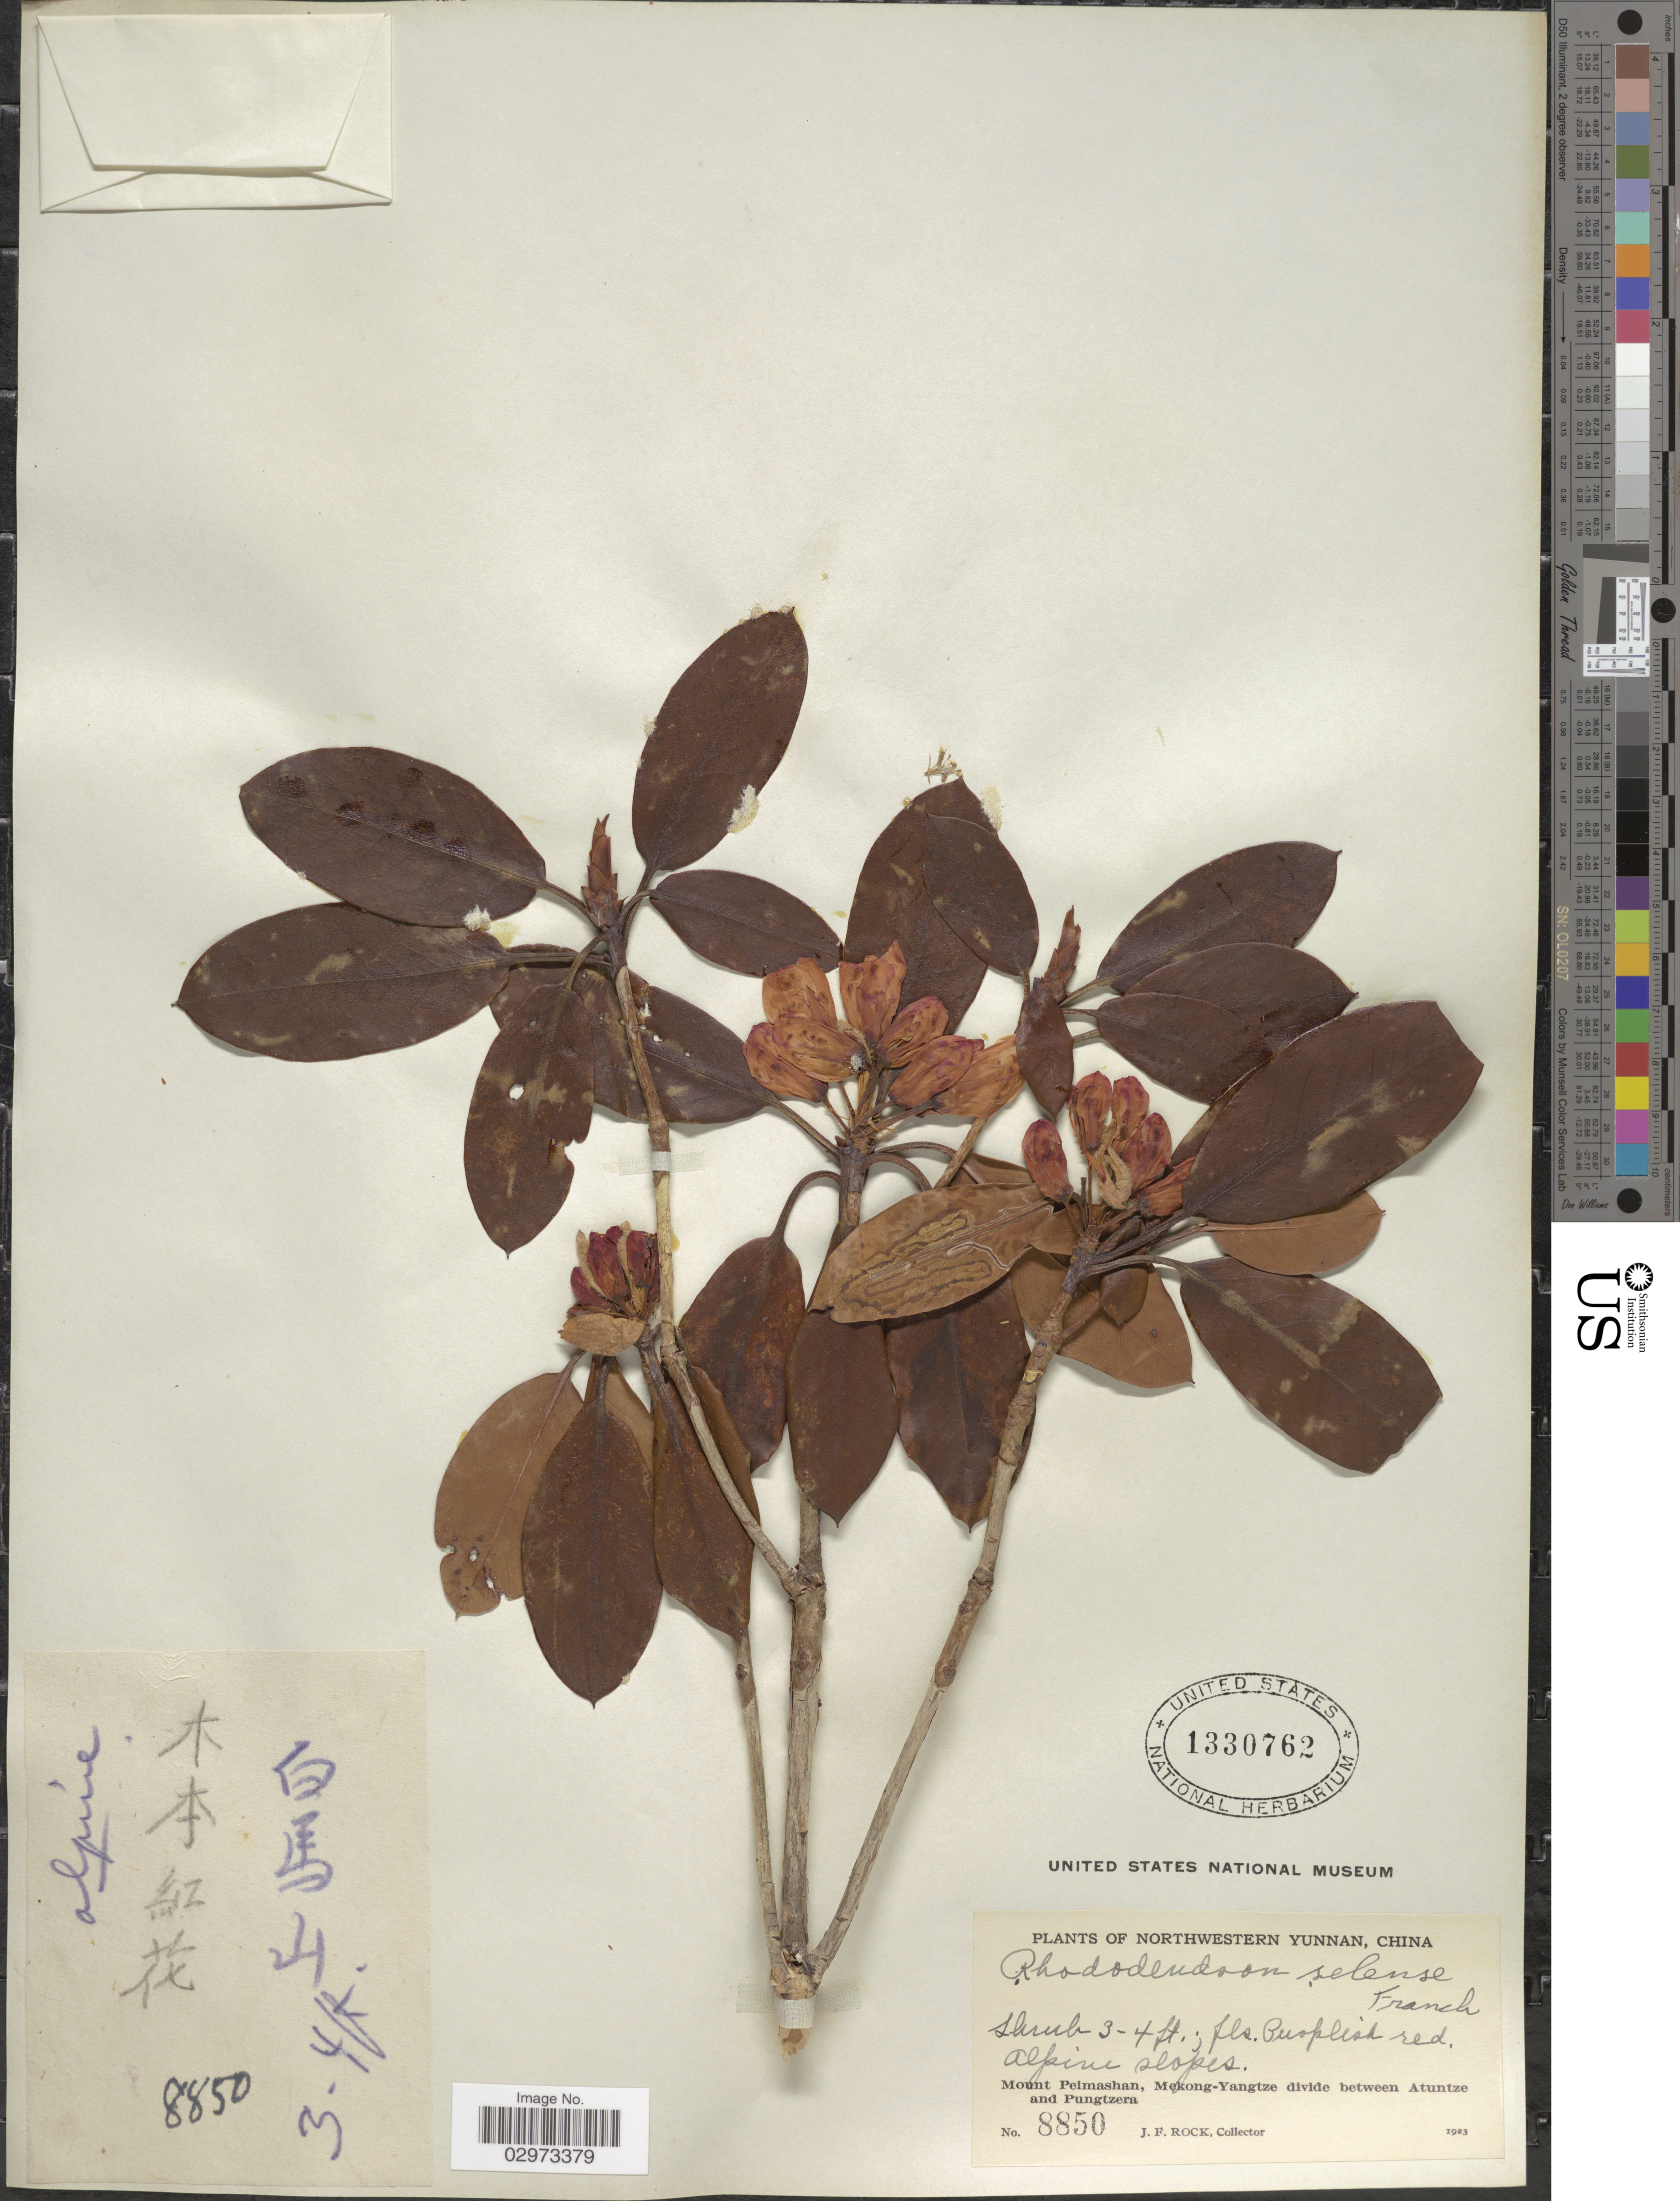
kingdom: Plantae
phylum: Tracheophyta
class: Magnoliopsida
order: Ericales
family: Ericaceae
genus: Rhododendron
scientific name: Rhododendron selense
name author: Franch.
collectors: J. Rock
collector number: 8850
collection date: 1923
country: China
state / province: Yunnan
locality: Northwestern Yunnan. Alpine slopes. Mount Peimashan, Mekong-Yangtze divide between Atuntze and Pungtzera.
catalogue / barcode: US 1330762